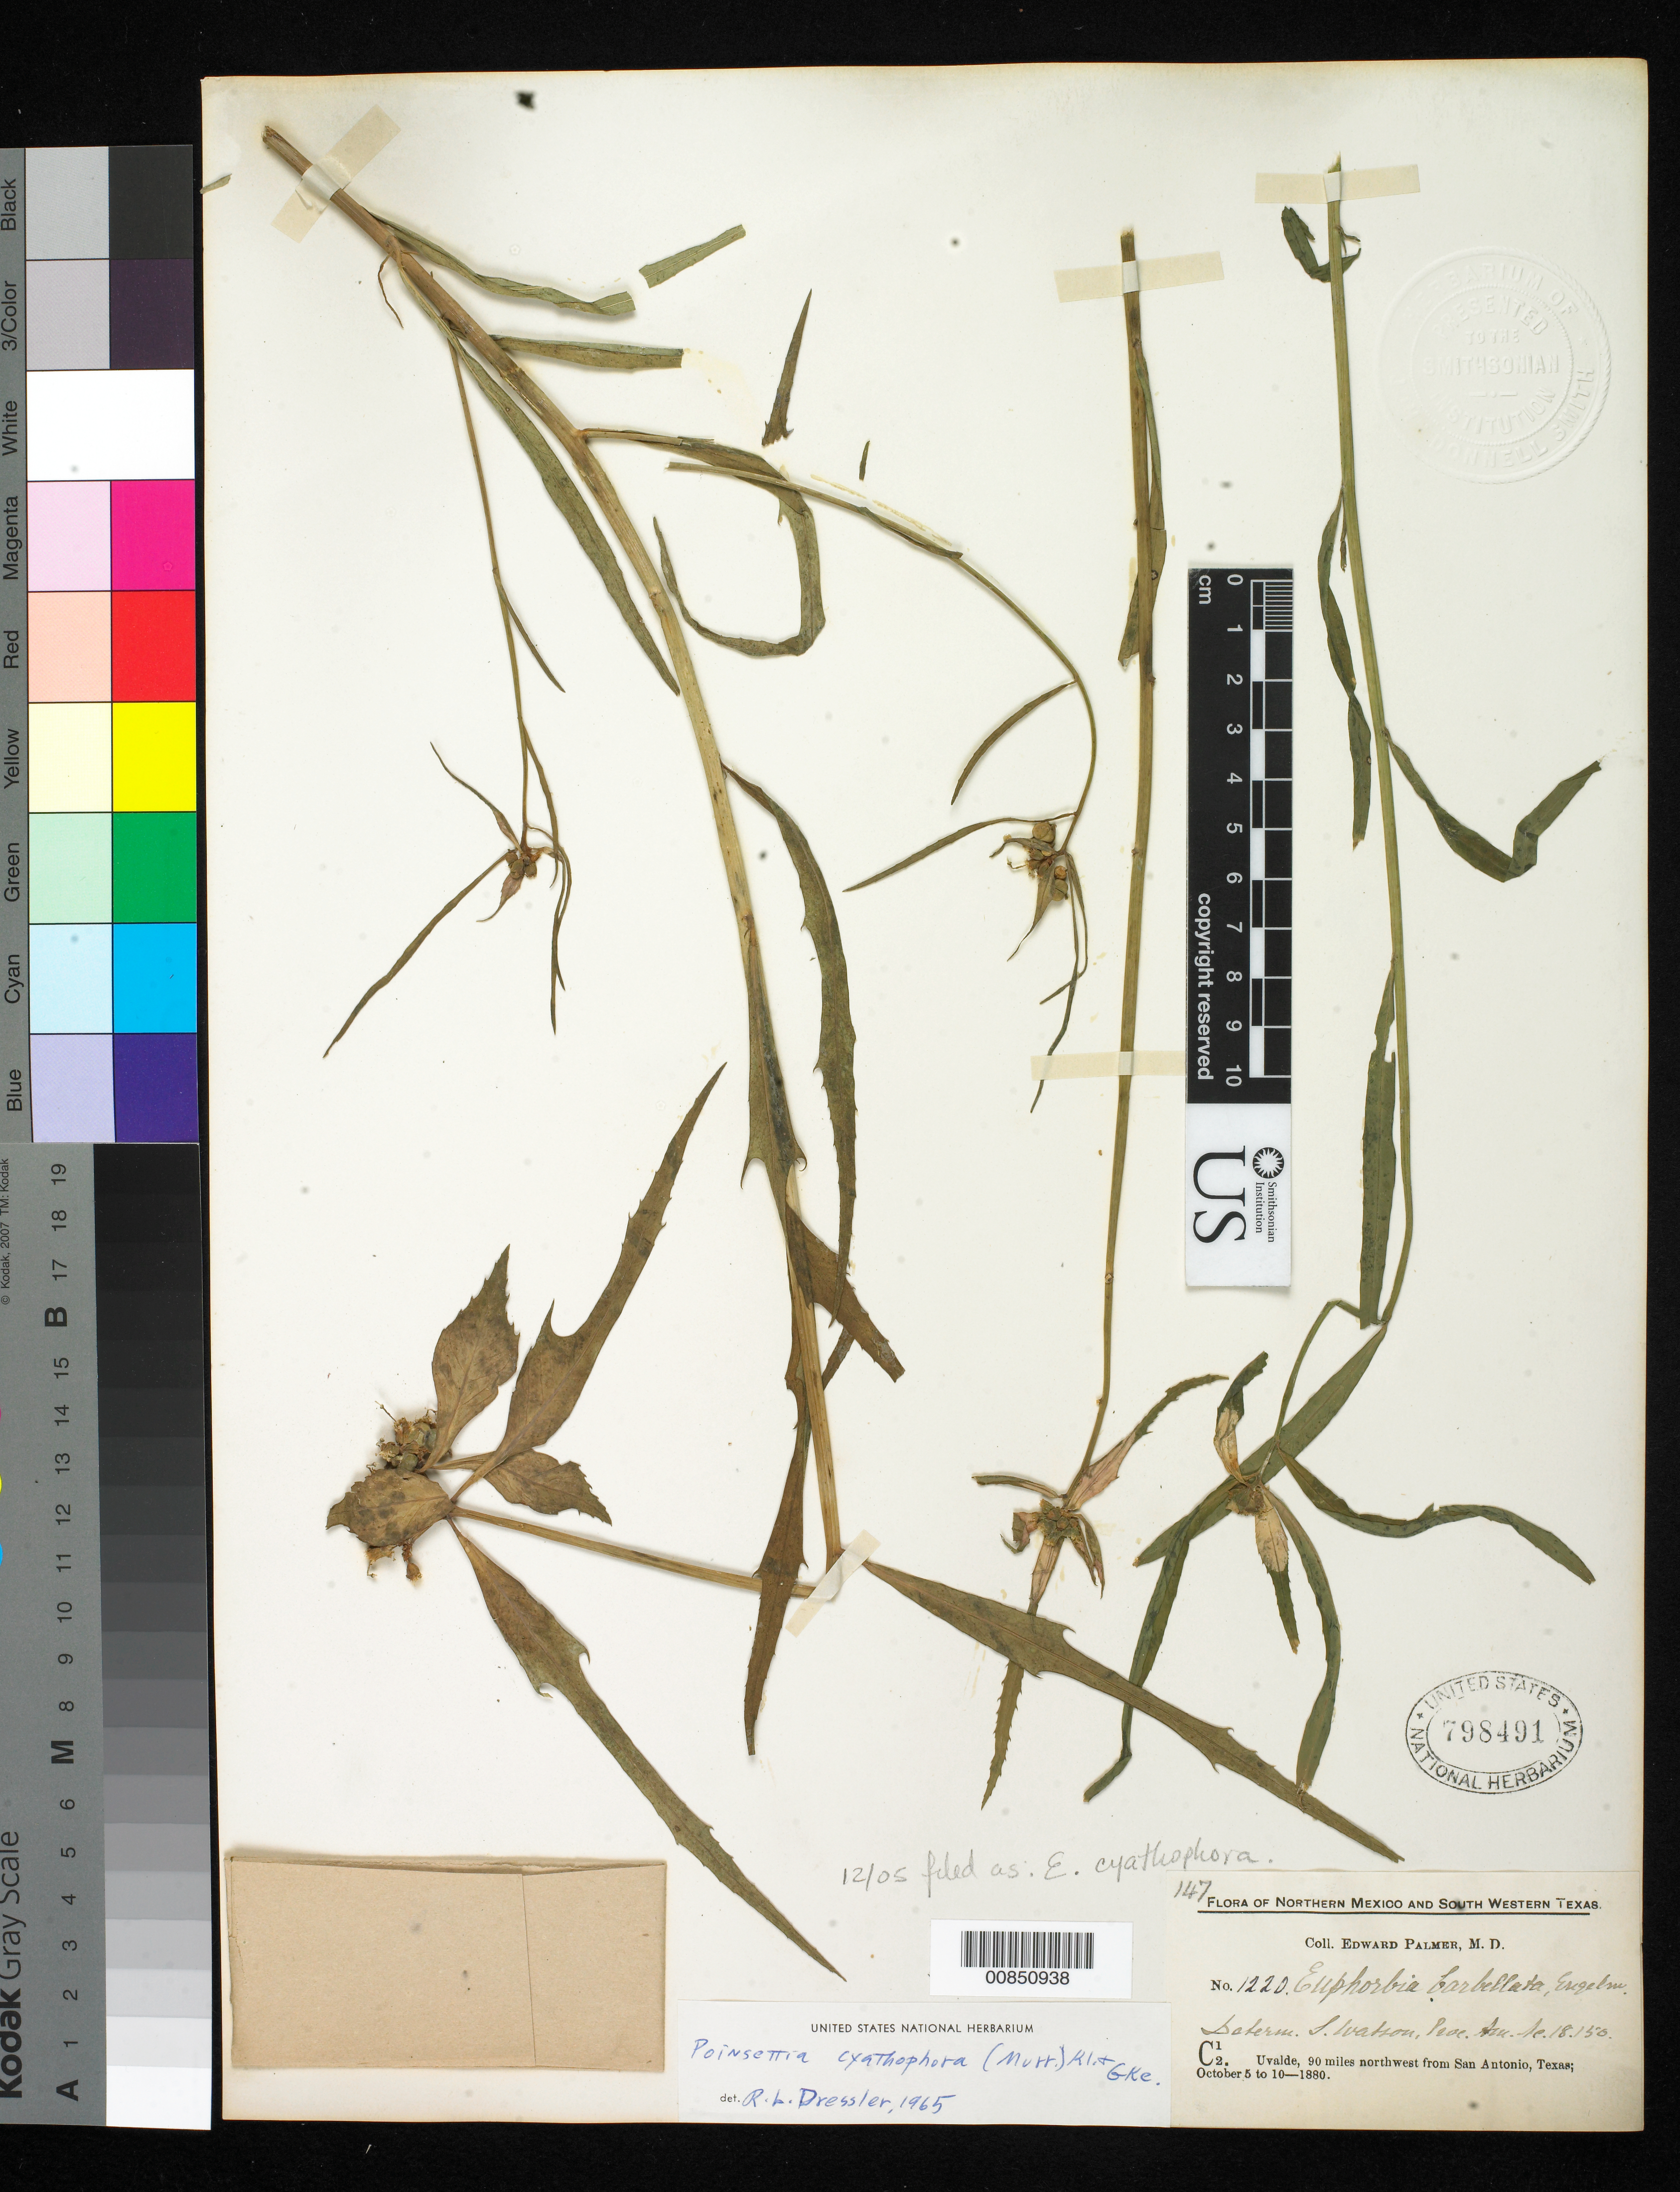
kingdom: Plantae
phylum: Tracheophyta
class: Magnoliopsida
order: Malpighiales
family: Euphorbiaceae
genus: Euphorbia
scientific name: Euphorbia heterophylla var. cyathophora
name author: (Murr.) Griseb.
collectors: E. Palmer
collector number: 1220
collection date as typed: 05 Oct 1880 to 10 Oct 1880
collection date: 1880-10-05/1880-10-10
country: United States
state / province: Texas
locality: C12. Uvalde, 90 miles northwest from San Antonio, Texas.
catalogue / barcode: US 798491